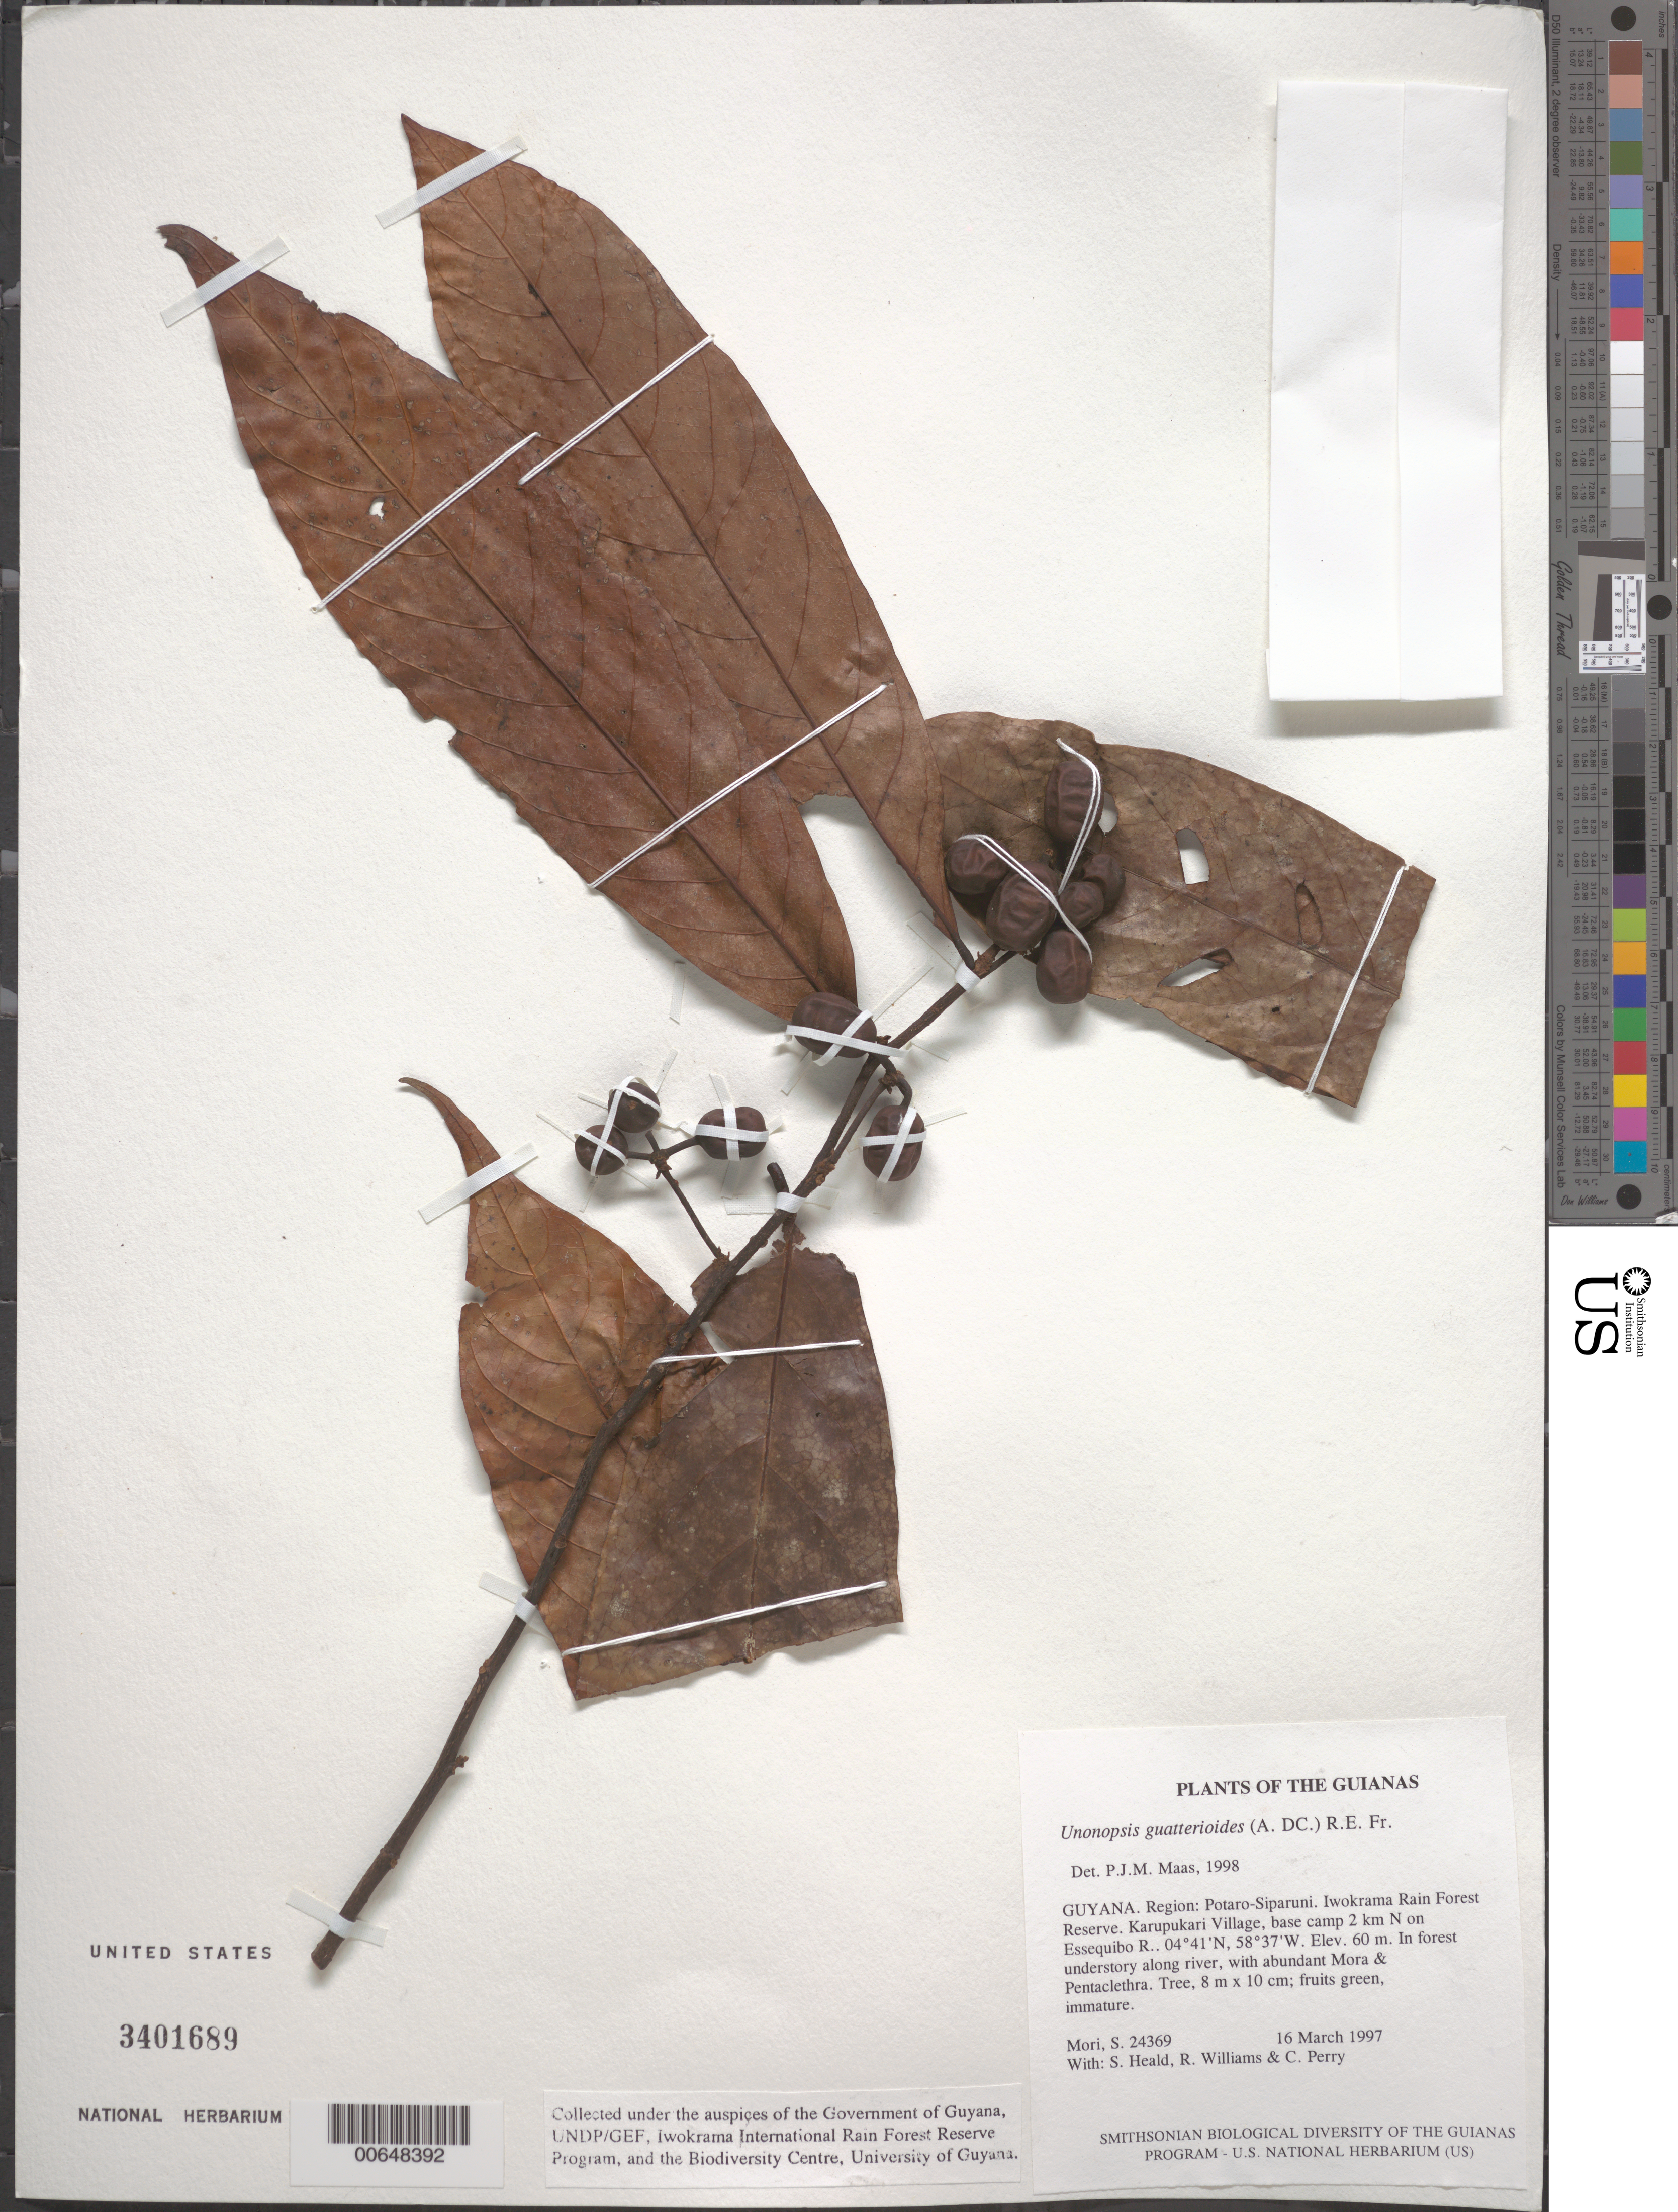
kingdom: Plantae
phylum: Tracheophyta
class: Magnoliopsida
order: Magnoliales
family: Annonaceae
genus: Unonopsis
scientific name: Unonopsis guatterioides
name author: (A. DC.) R.E. Fr.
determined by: Maas, Paul J. M.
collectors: S. Mori, S. Heald, R. Williams & C. Perry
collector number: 24369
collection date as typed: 16 March 1997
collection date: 1997-03-16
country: Guyana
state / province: Potaro-Siparuni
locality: Iwokrama Rain Forest Reserve. Karupukari Village, base camp 2 km N on Essequibo R.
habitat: In forest understory along river, with abundant Mora & Pentaclethra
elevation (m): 60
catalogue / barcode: US 3401689